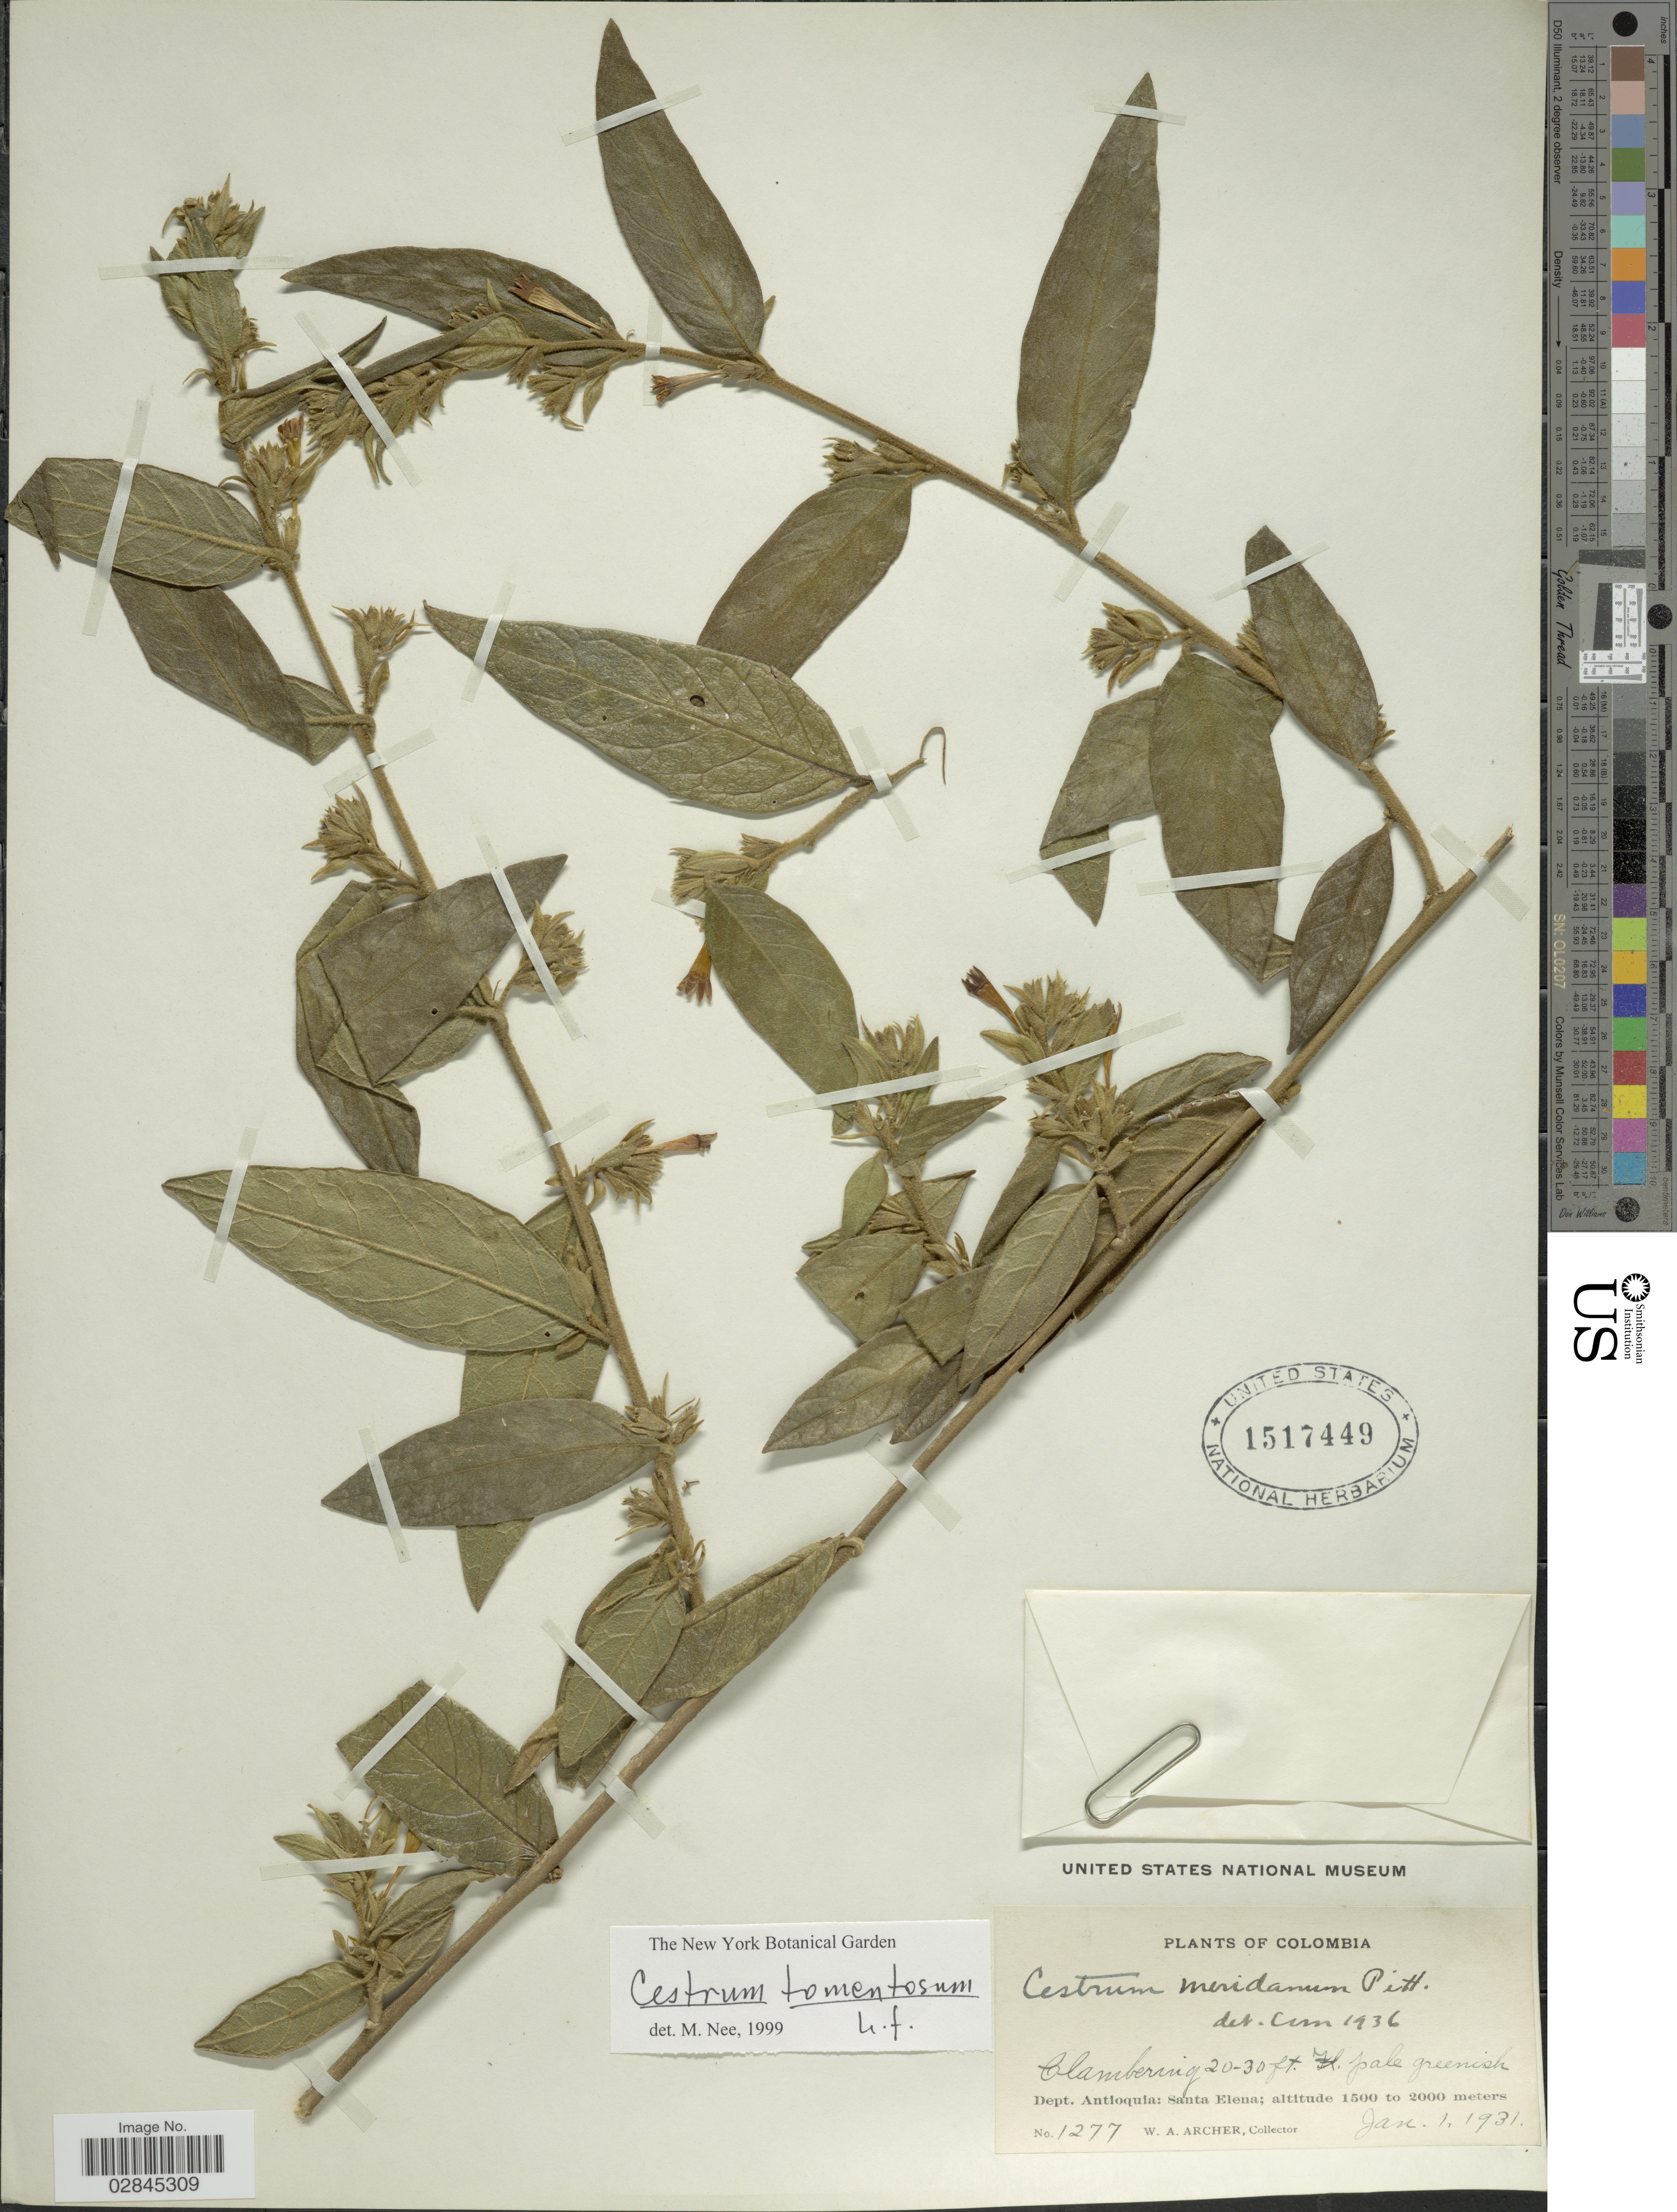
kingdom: Plantae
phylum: Tracheophyta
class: Magnoliopsida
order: Solanales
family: Solanaceae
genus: Cestrum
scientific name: Cestrum tomentosum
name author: L. f.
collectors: W. A. Archer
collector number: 1277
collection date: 1931-01-01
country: Colombia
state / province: Antioquia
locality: Clambering. Dept. Antioquia: Santa Elena.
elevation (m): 1500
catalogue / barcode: US 1517449